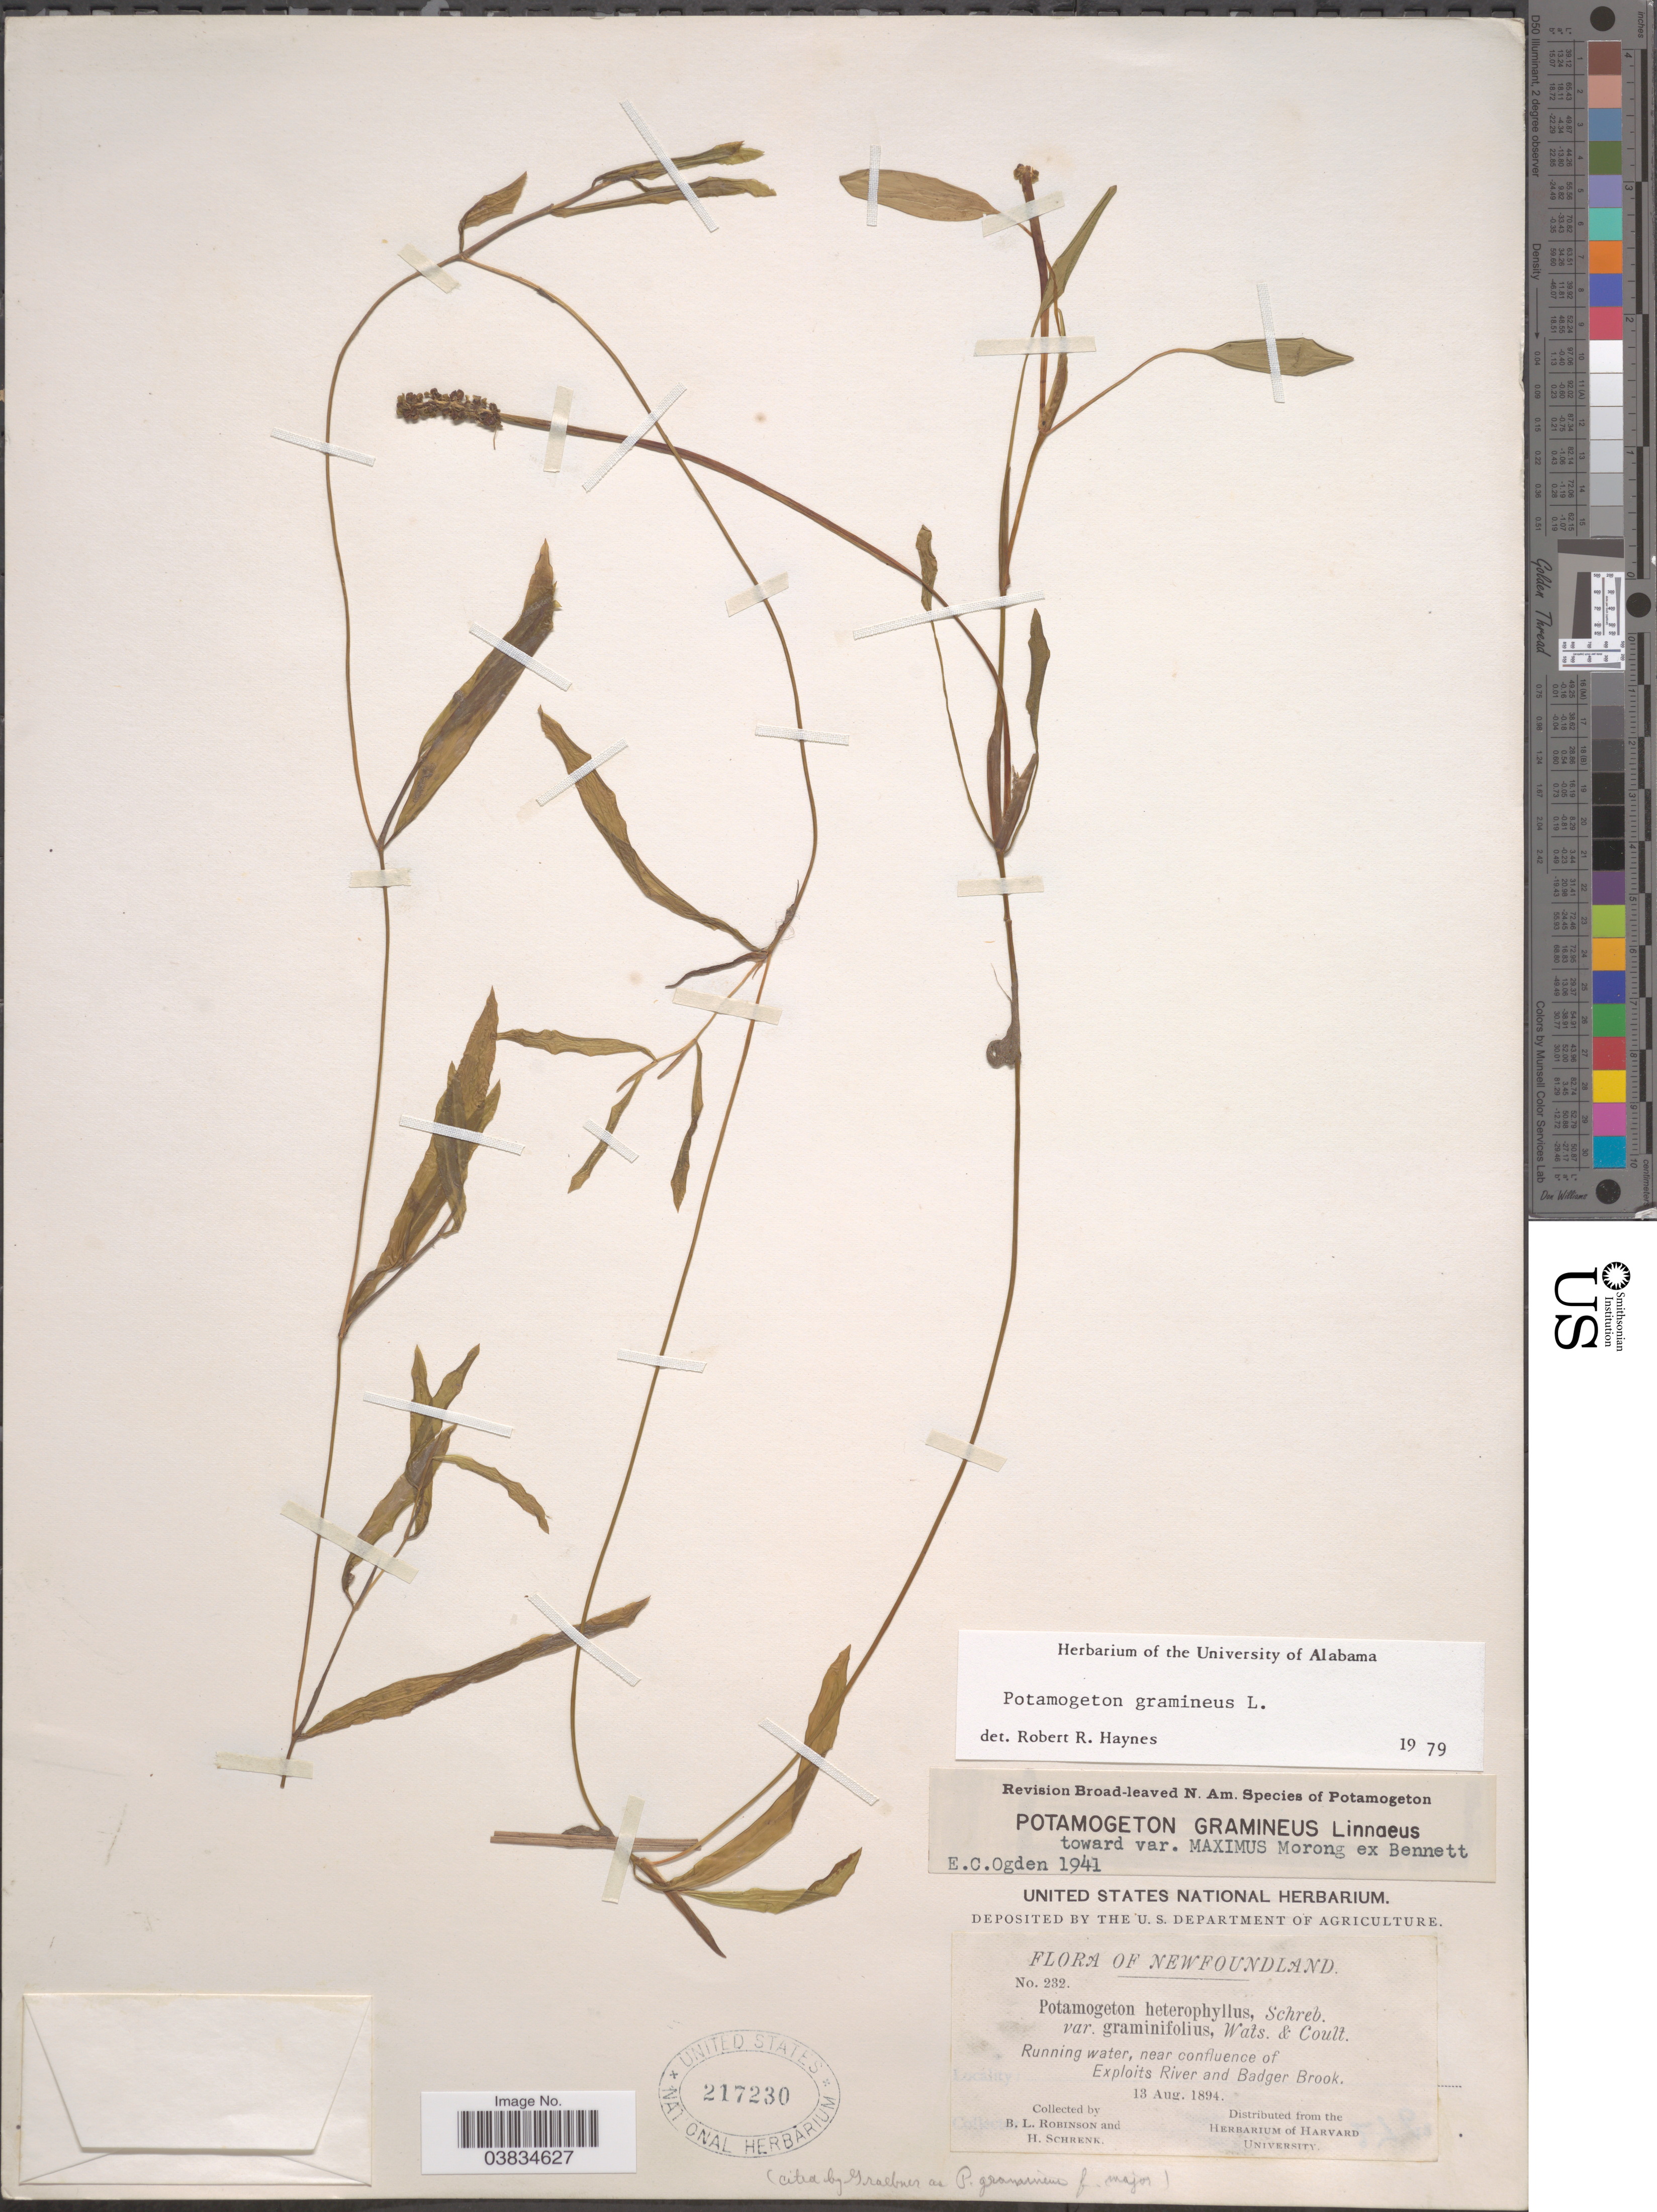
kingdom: Plantae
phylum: Tracheophyta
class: Liliopsida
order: Alismatales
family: Potamogetonaceae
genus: Potamogeton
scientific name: Potamogeton gramineus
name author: L.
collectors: B. L. Robinson & H. Schrenk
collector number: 232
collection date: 1894-08-13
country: Canada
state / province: Newfoundland and Labrador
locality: Near confluence of Exploits River and Badger Brook.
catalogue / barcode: US 217230